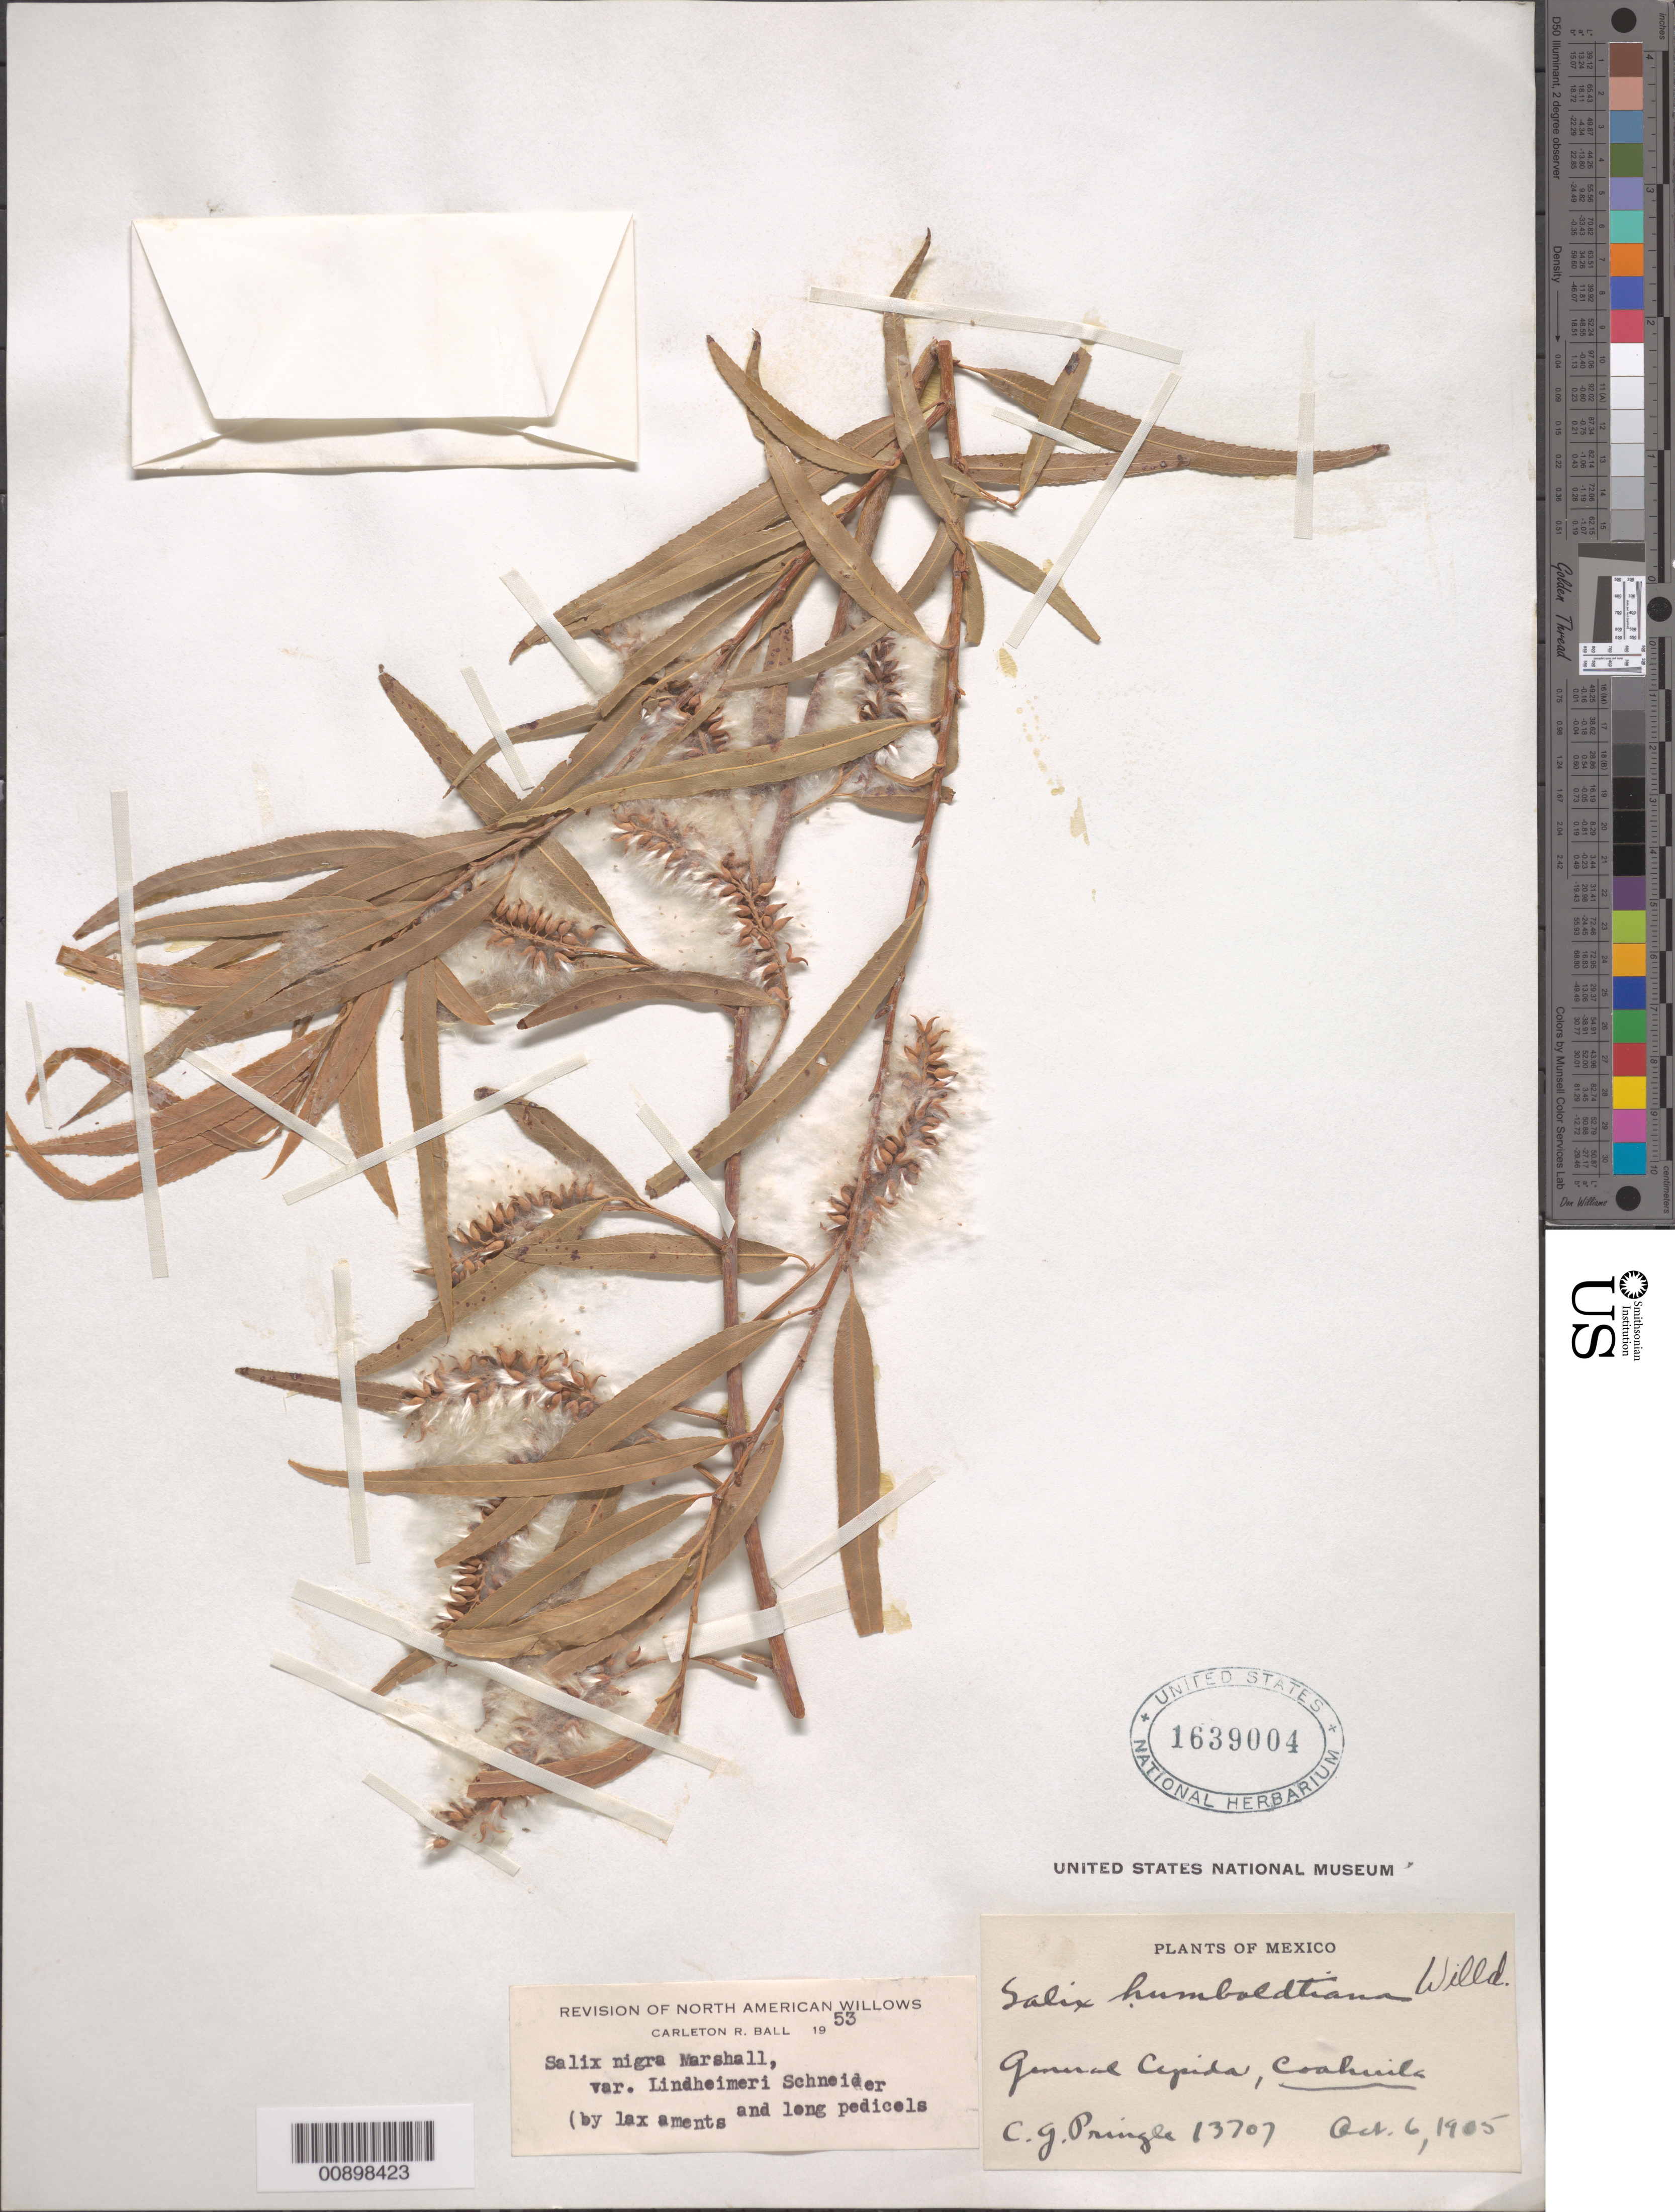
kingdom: Plantae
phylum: Tracheophyta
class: Magnoliopsida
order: Malpighiales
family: Salicaceae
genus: Salix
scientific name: Salix nigra var. lindheimeri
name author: C.K. Schneid.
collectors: C. G. Pringle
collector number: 13707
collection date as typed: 06 Oct 1905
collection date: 1905-10-06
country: Mexico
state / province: Coahuila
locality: General Cepeda.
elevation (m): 1676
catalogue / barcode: US 1639004